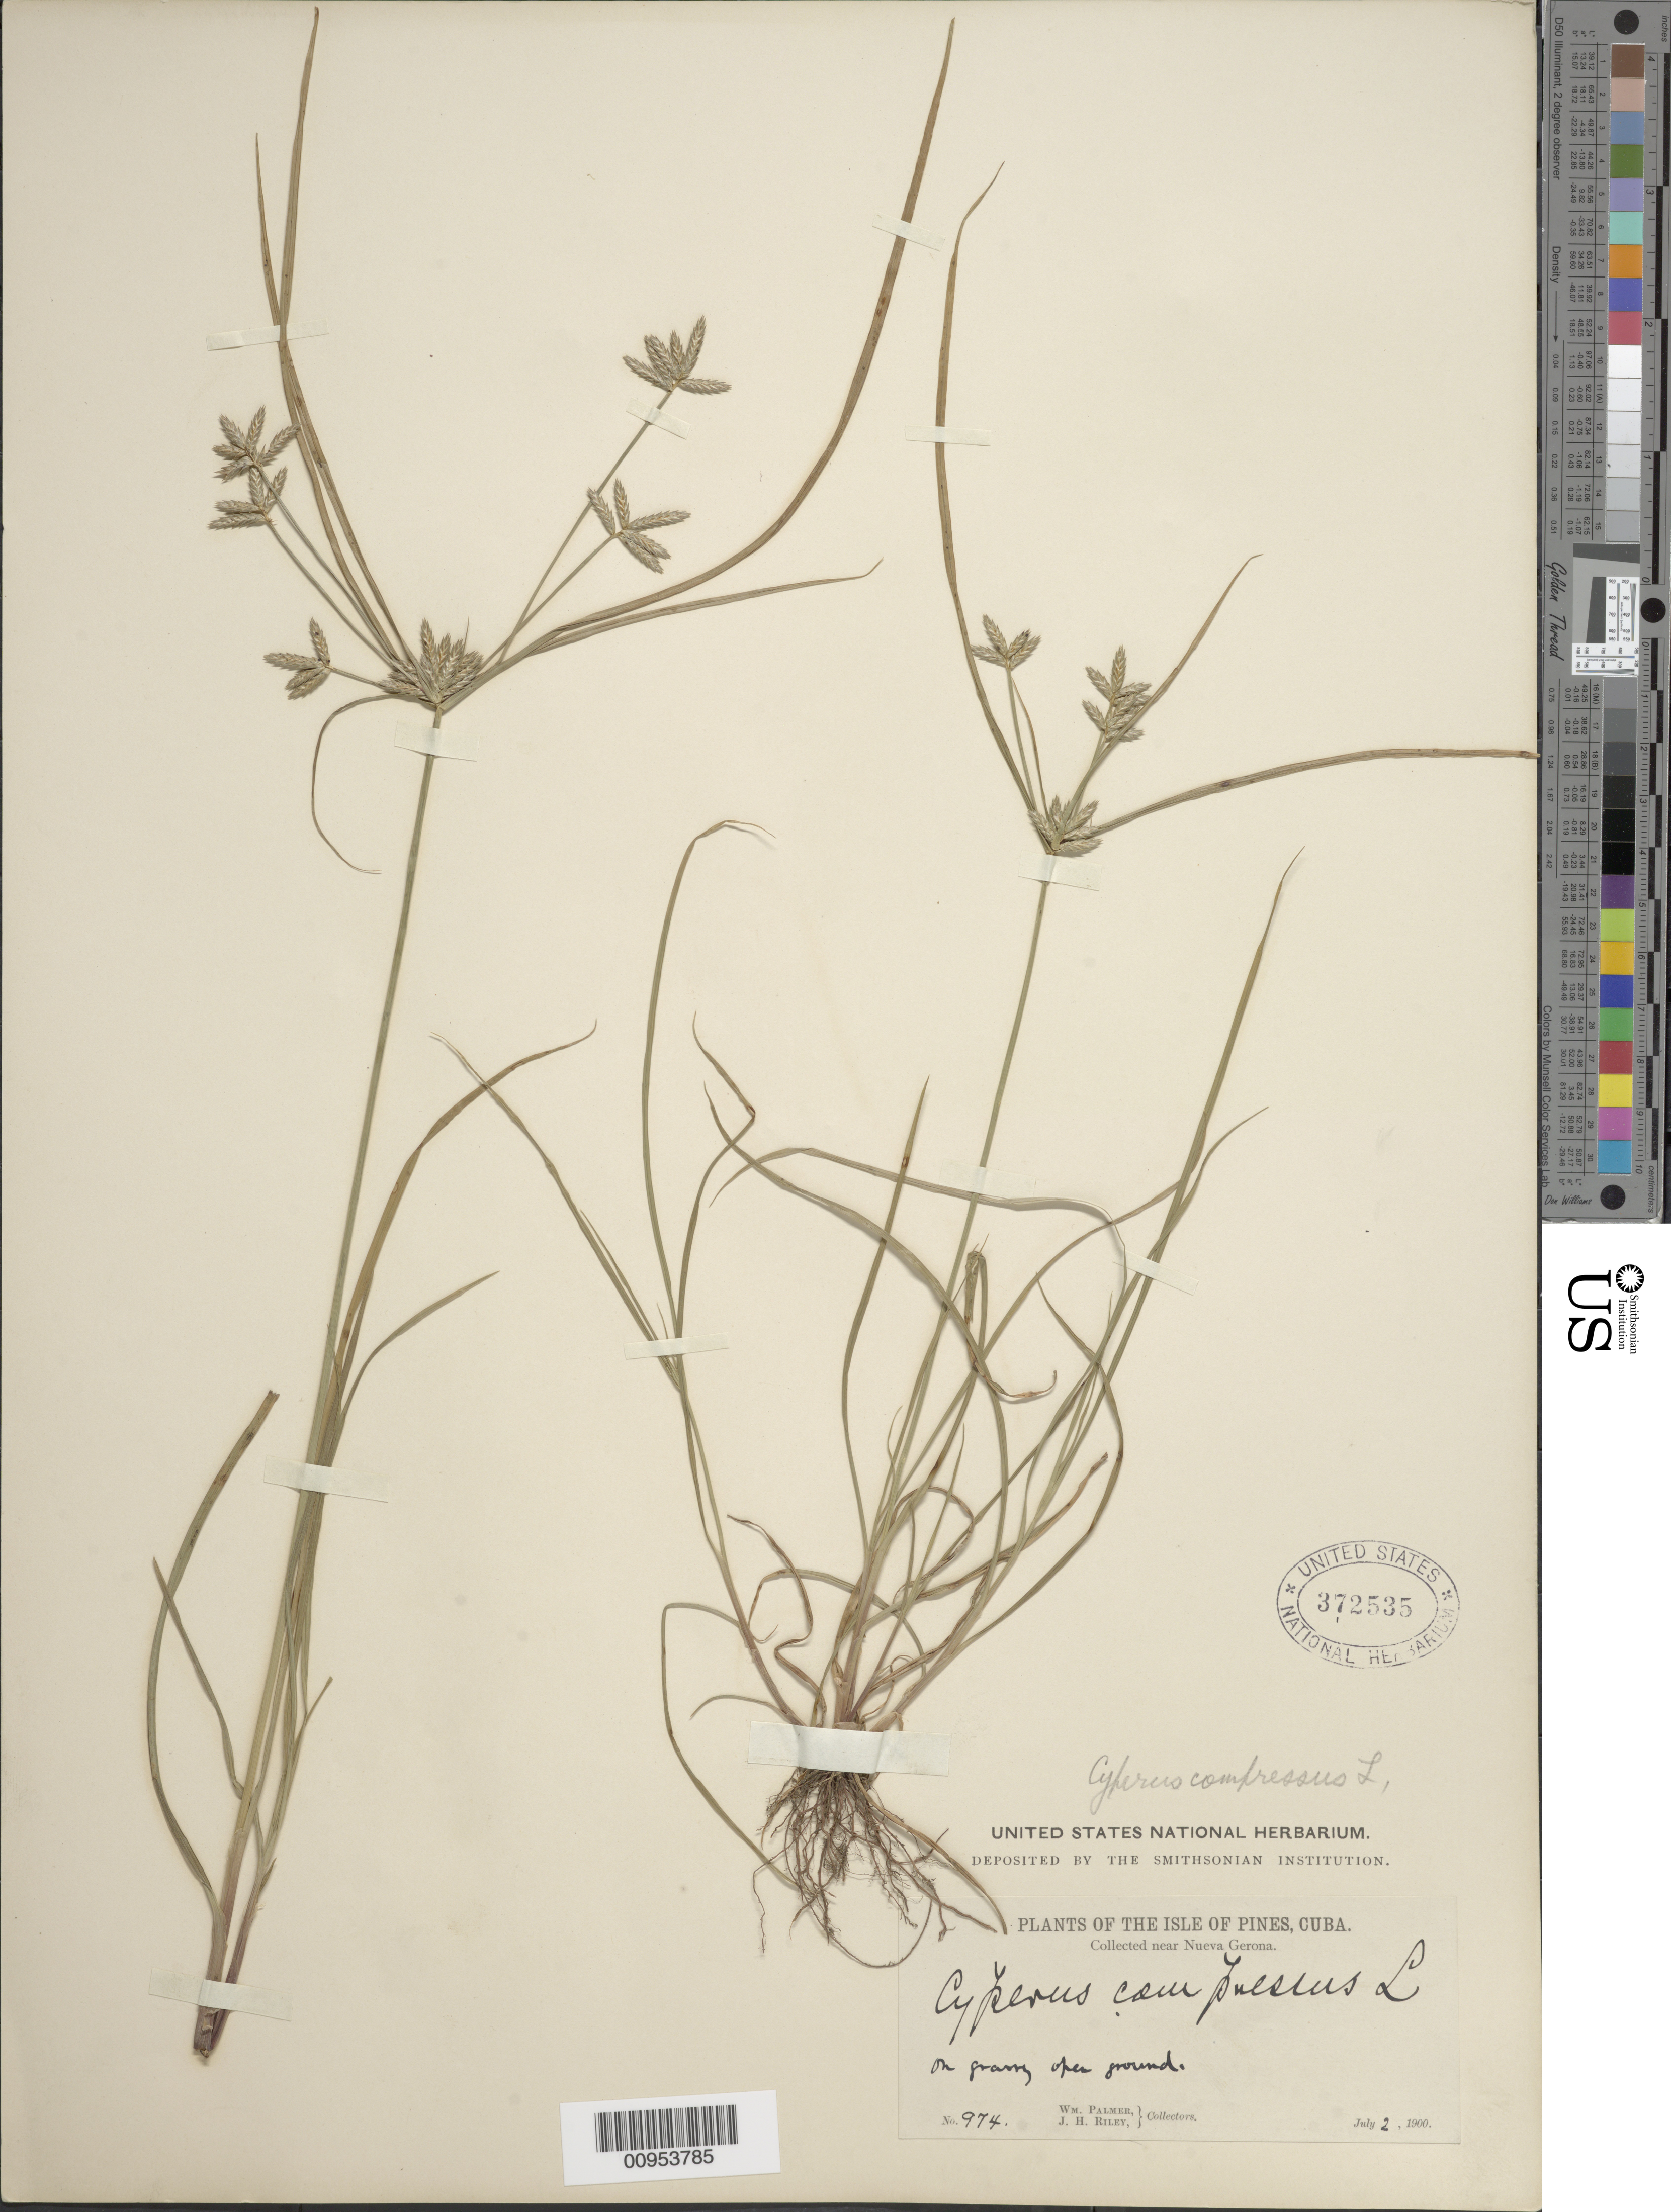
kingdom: Plantae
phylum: Tracheophyta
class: Liliopsida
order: Poales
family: Cyperaceae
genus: Cyperus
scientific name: Cyperus compressus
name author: L.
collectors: W. Palmer & J. H. Riley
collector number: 974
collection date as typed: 02 Jul 1900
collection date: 1900-07-02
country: Cuba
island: Cuba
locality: grassy open ground near Nueva Gerona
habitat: On grassy open ground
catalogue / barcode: US 372535